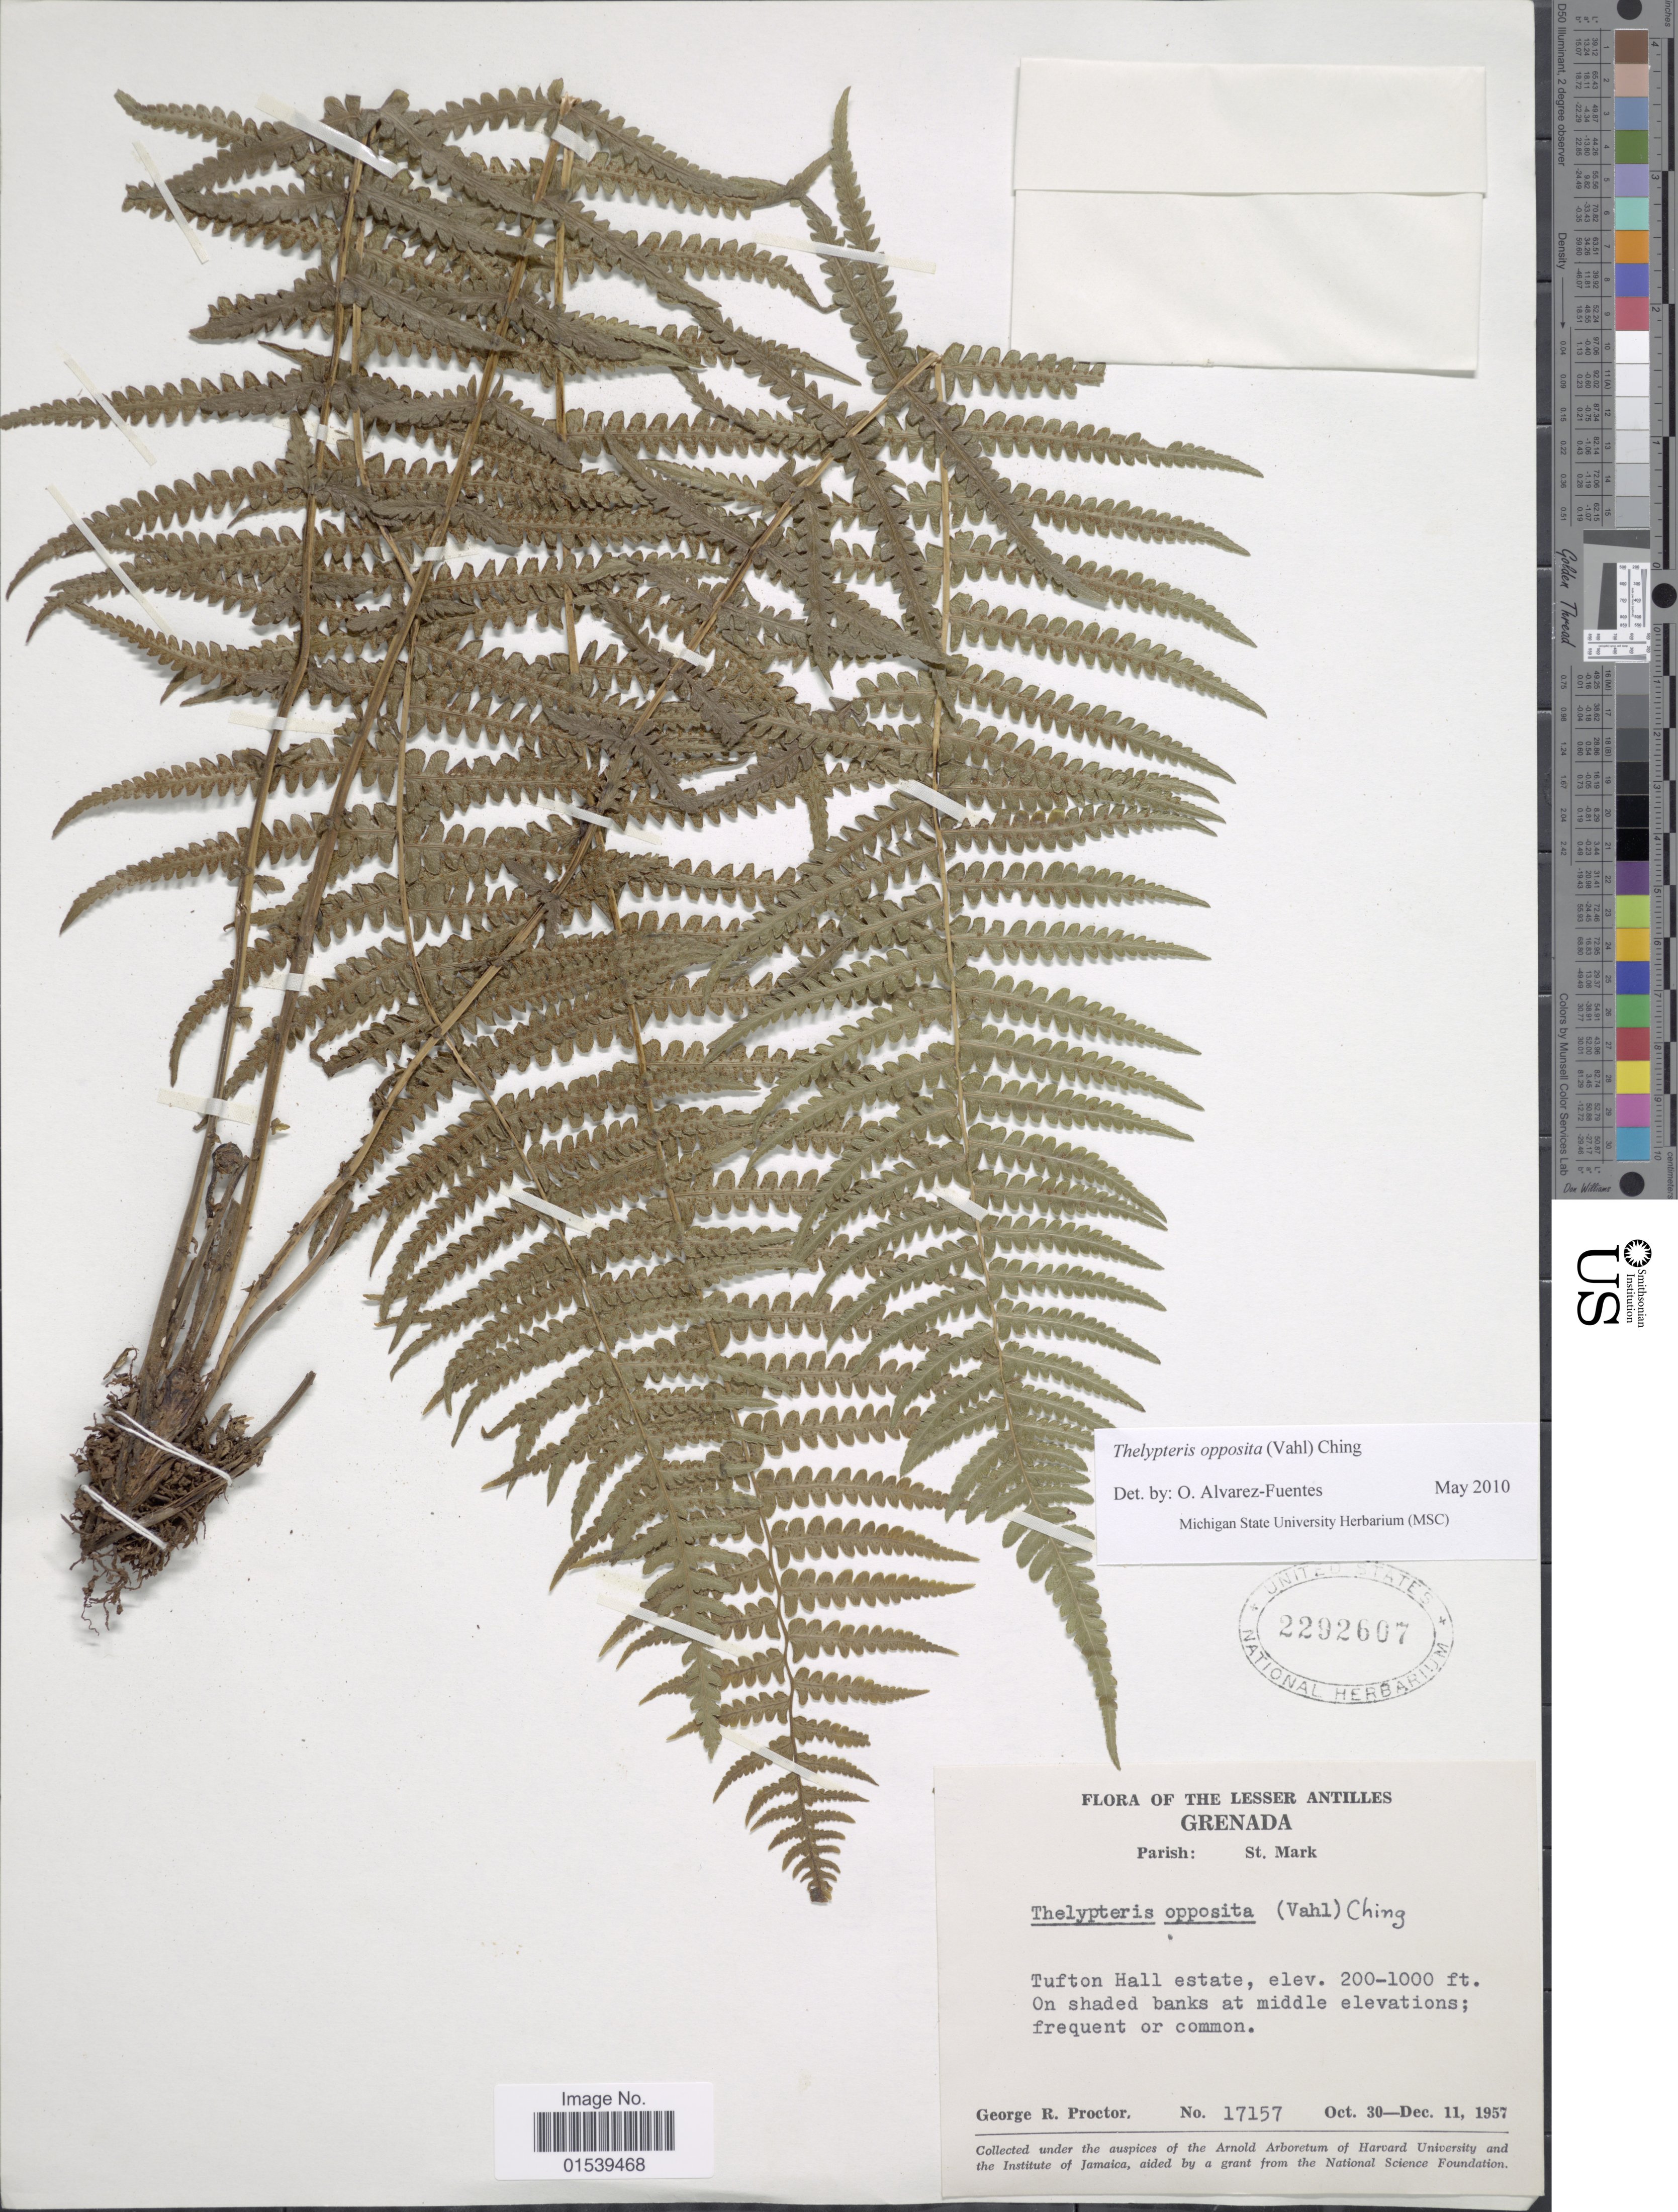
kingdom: Plantae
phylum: Tracheophyta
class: Polypodiopsida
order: Polypodiales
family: Thelypteridaceae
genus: Amauropelta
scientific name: Amauropelta opposita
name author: (Vahl) Pic. Serm.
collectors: G. R. Proctor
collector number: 17157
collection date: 1957-10-30/1957-12-11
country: Grenada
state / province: Saint Mark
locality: Lesser Antilles, Parish St. Mark, Tufton Hall estate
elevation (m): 61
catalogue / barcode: US 2292607